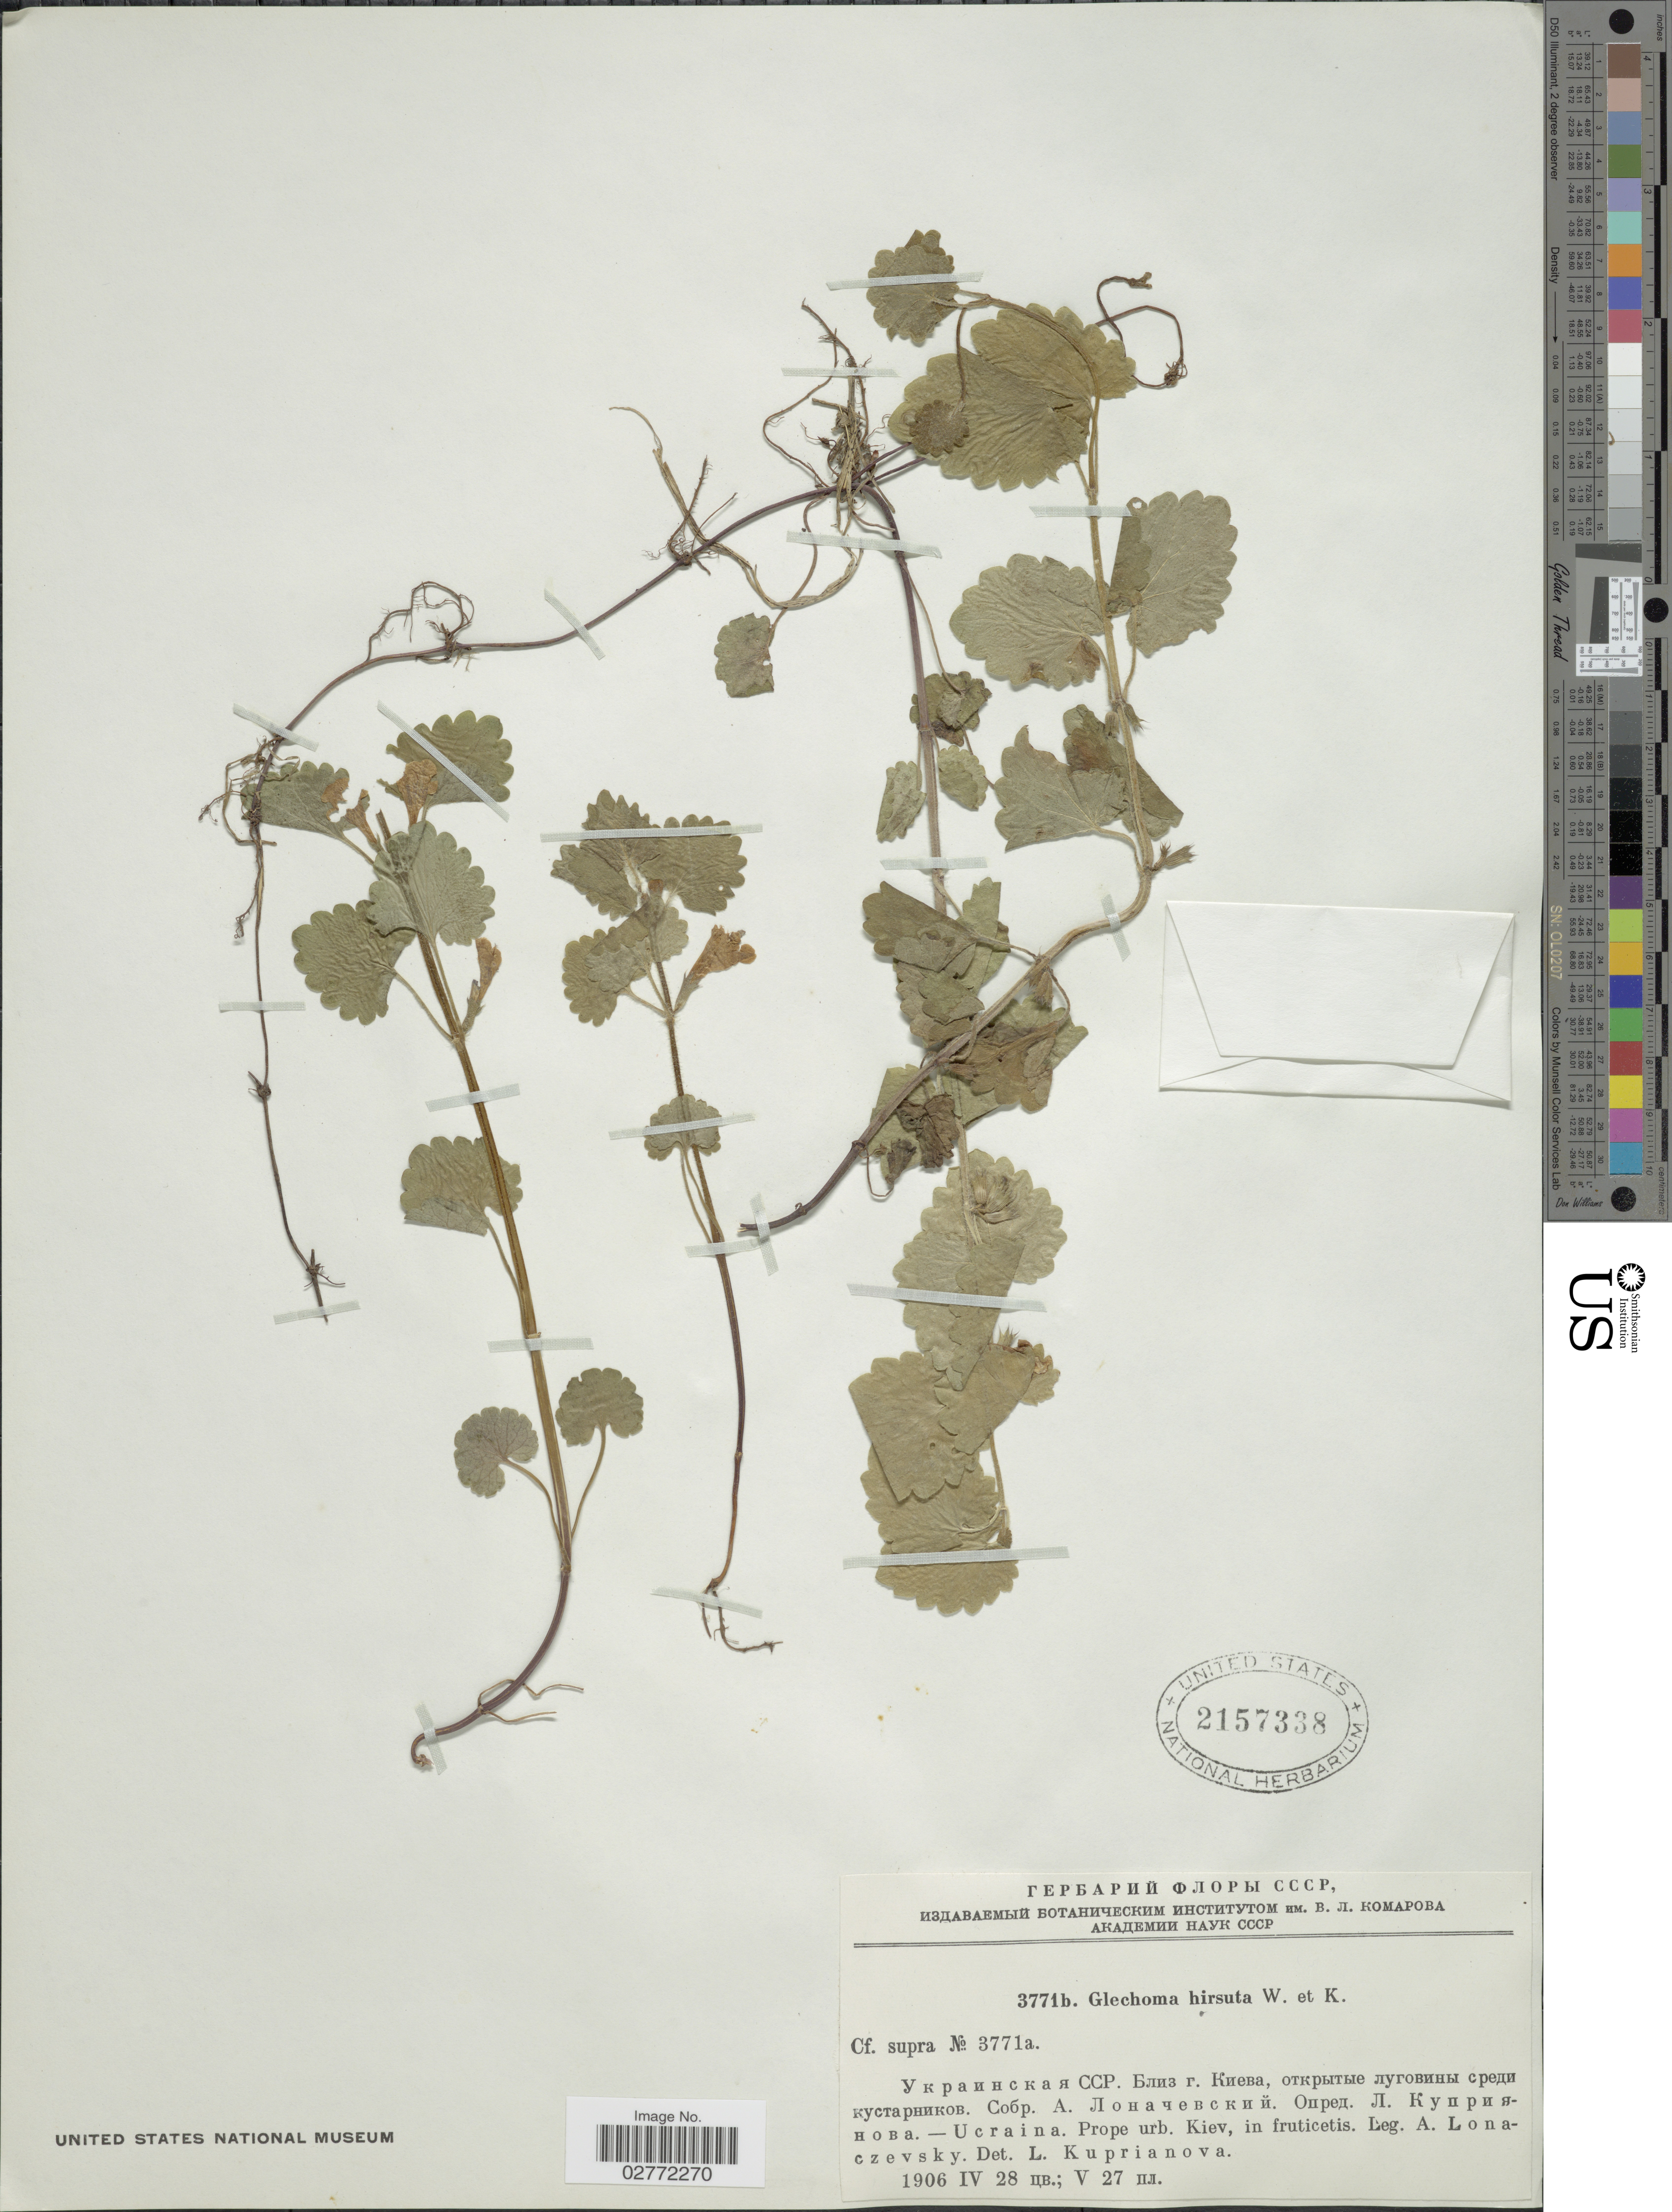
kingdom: Plantae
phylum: Tracheophyta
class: Magnoliopsida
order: Lamiales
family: Lamiaceae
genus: Glechoma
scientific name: Glechoma hirsuta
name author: Waldst. & Kit.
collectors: A. Lonaczevsky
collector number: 3771b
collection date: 1906-04-28/1906-05-27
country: Ukraine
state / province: Kiev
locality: Prope urb. Kiev, in fruticetis.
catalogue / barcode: US 2157338